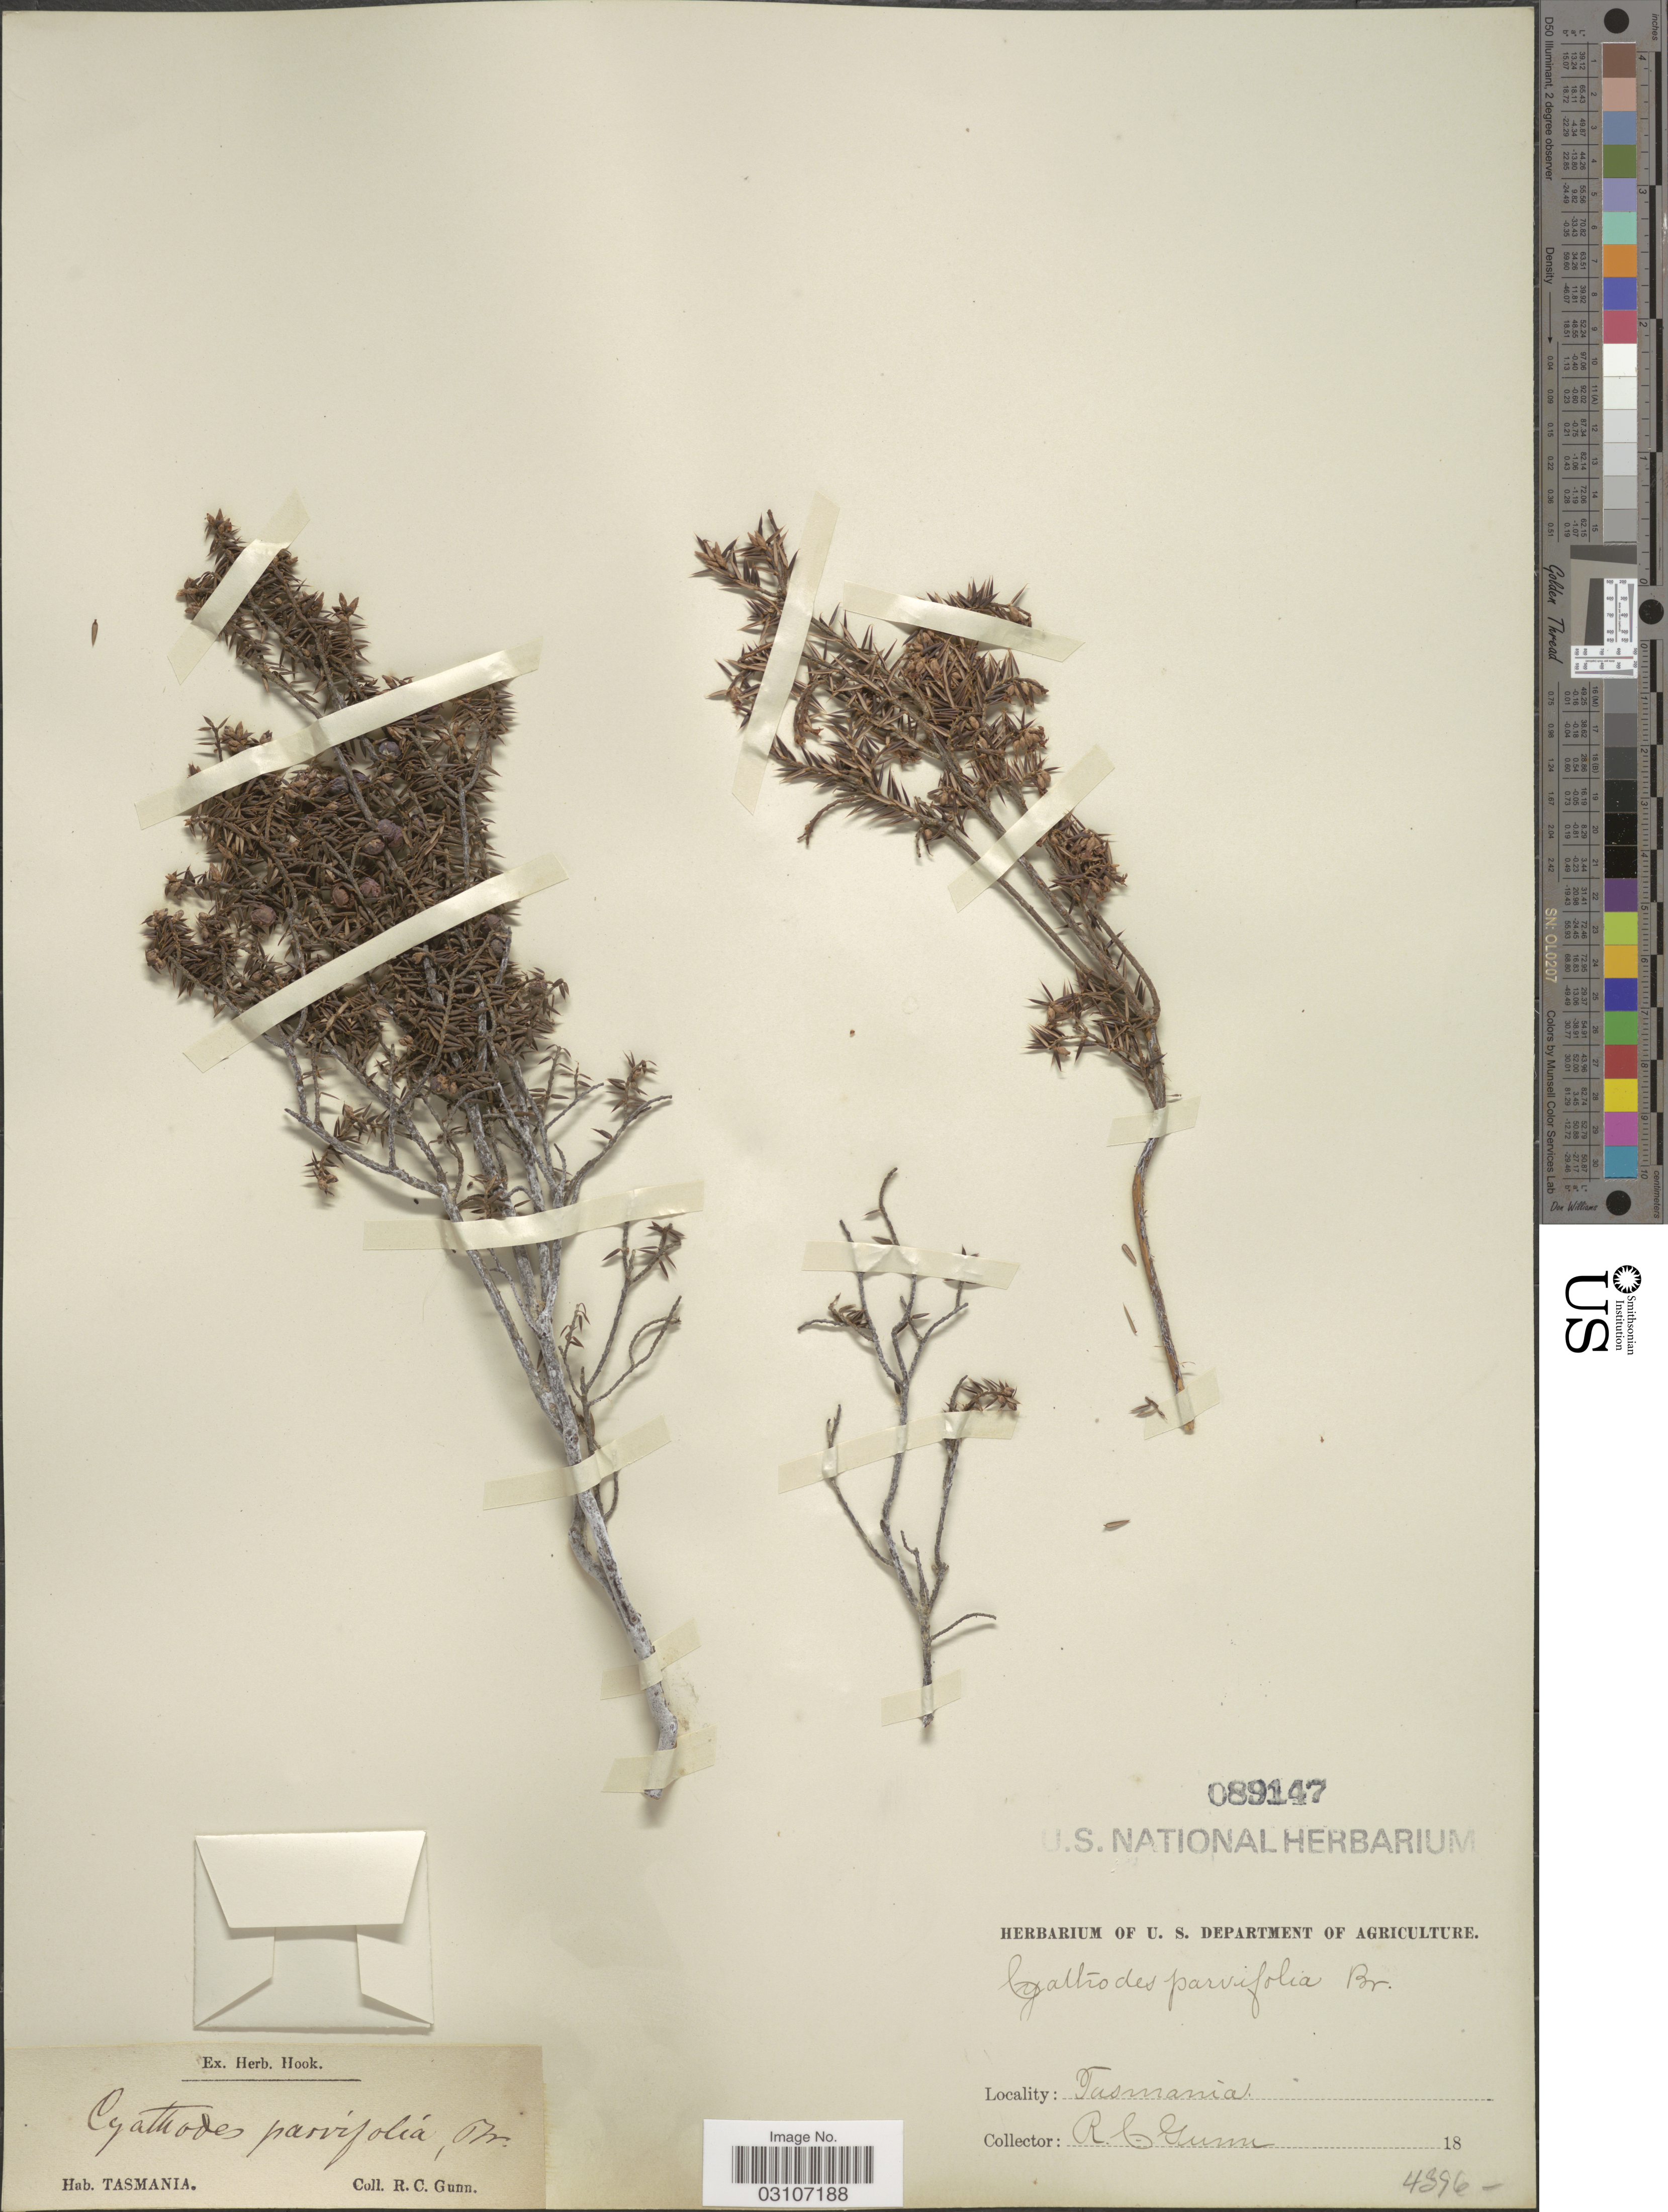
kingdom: Plantae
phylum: Tracheophyta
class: Magnoliopsida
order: Ericales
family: Ericaceae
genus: Cyathodes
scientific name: Cyathodes parvifolia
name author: R. Br.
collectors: R. Gunn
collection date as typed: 18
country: Australia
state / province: Tasmania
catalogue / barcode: US 89147